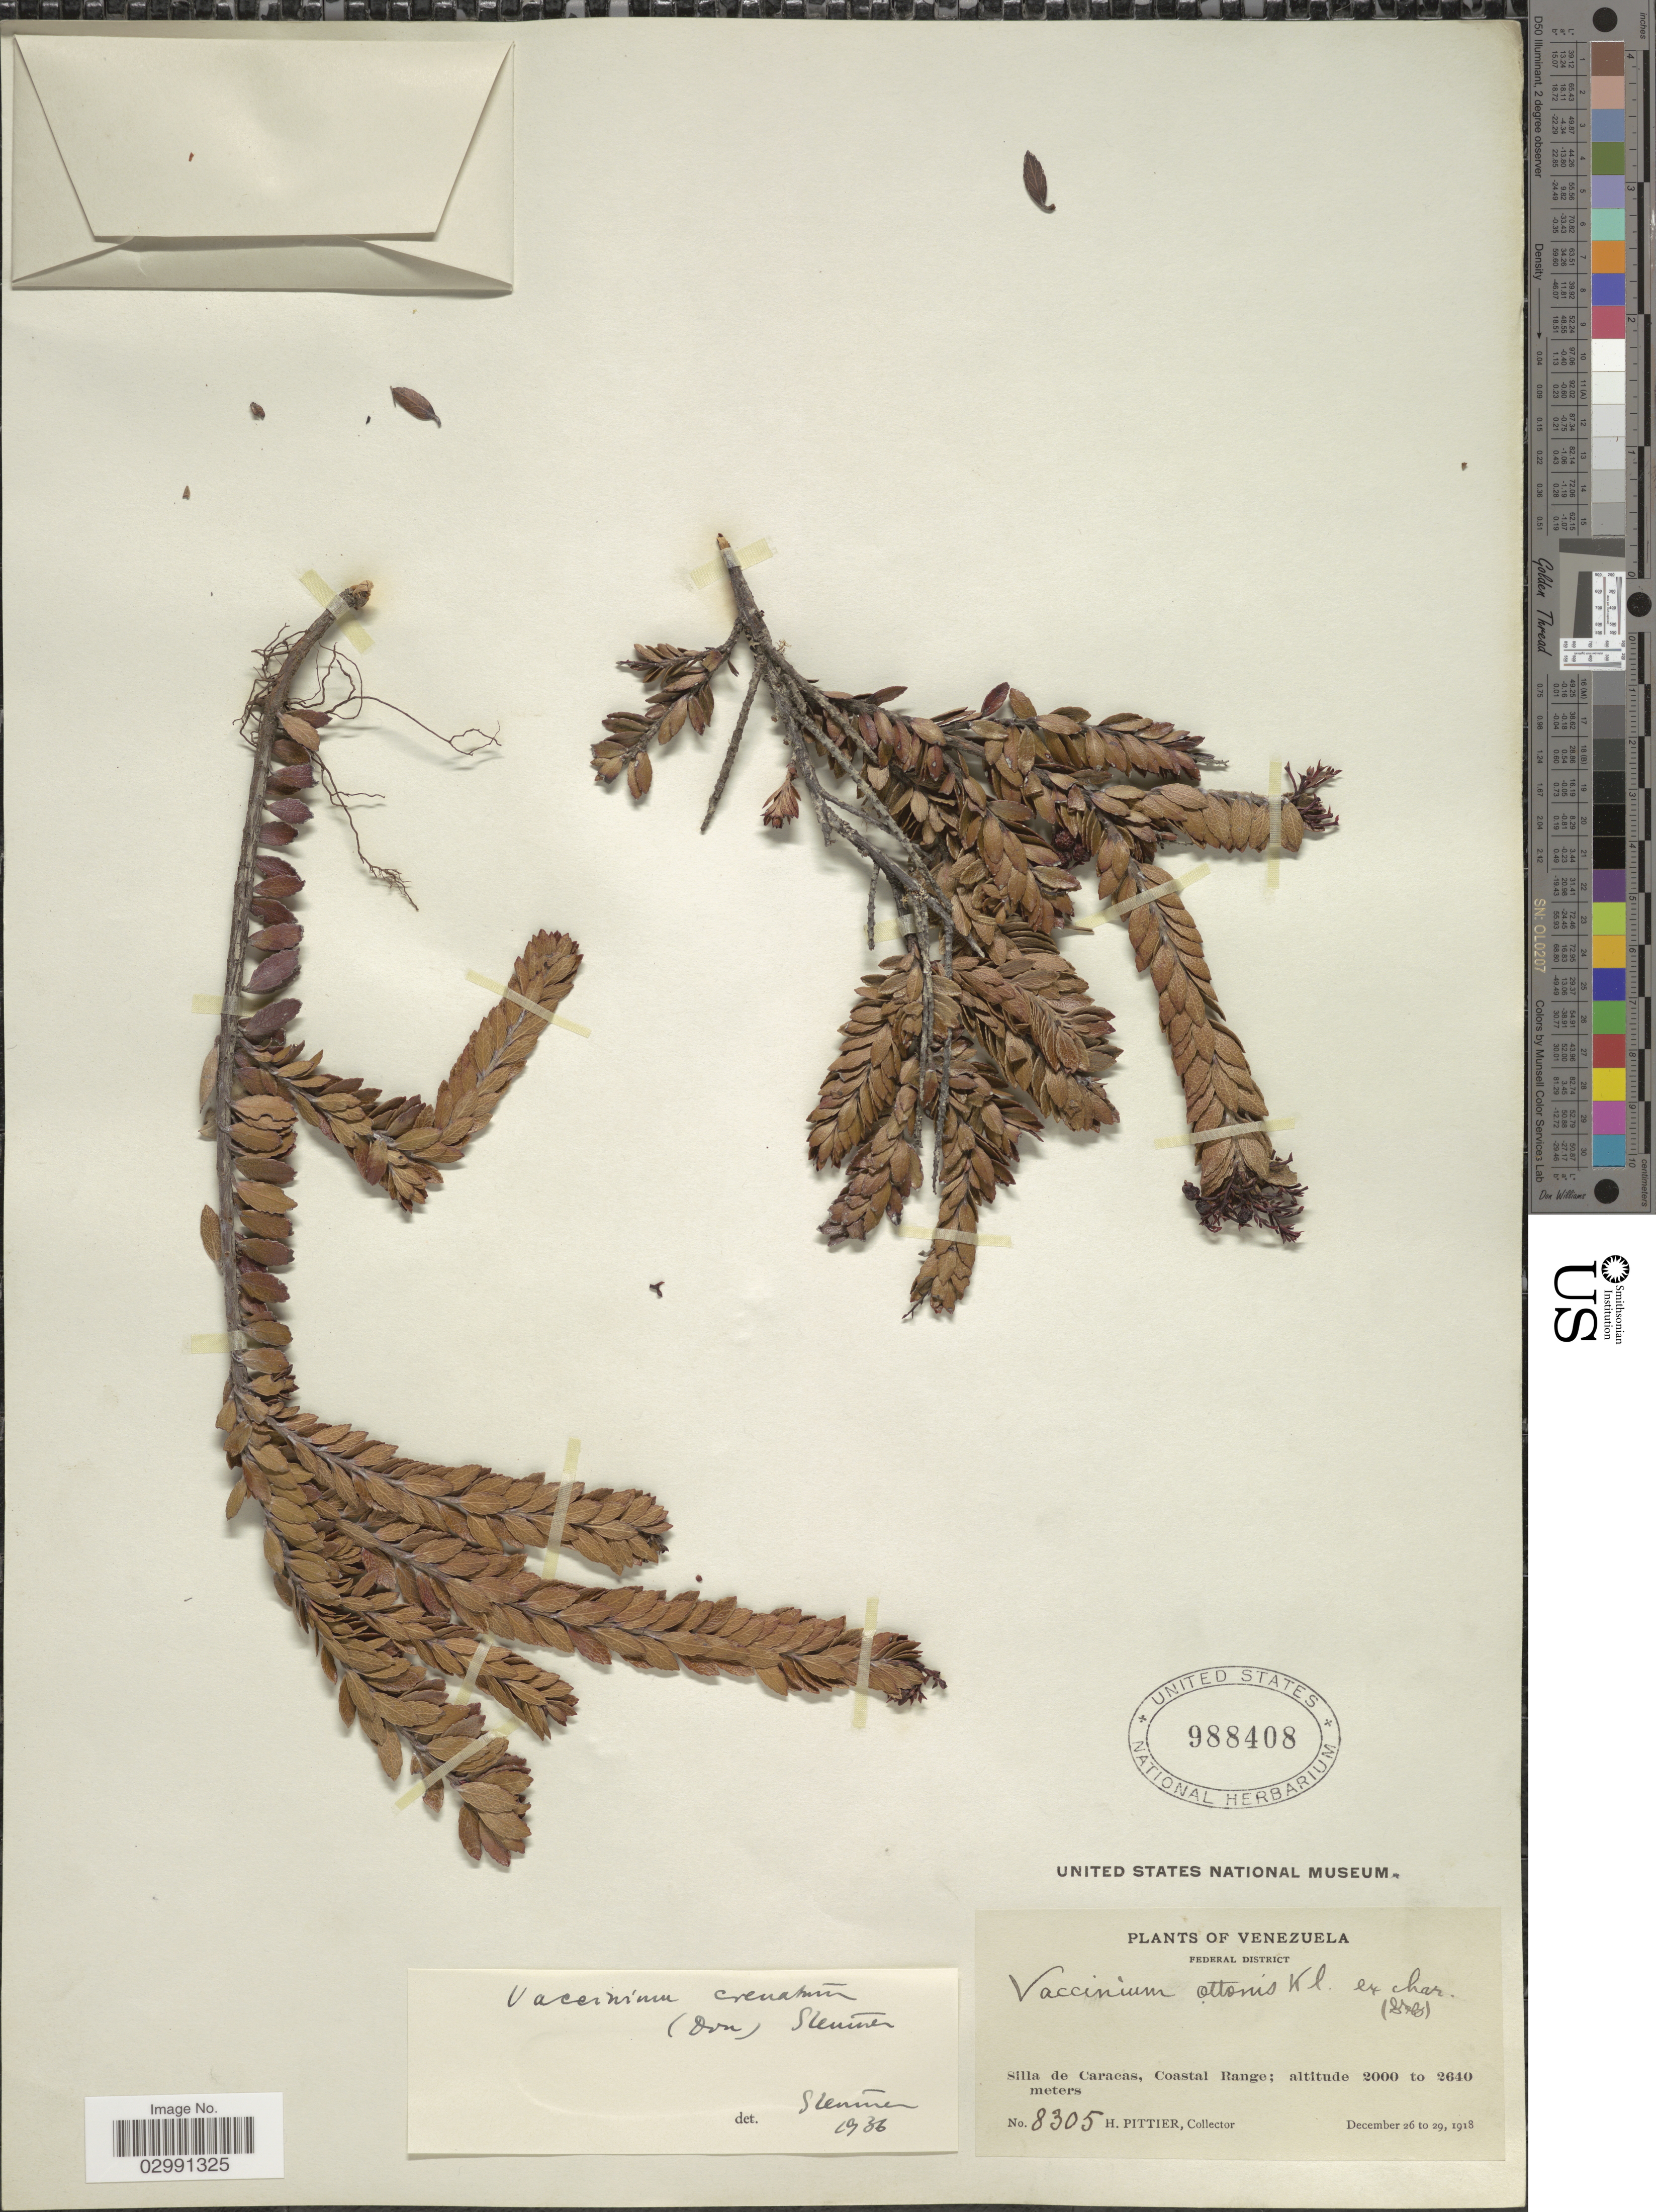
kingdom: Plantae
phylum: Tracheophyta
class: Magnoliopsida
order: Ericales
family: Ericaceae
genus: Vaccinium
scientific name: Vaccinium crenatum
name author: (G. Don) Sleumer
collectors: H. F. Pittier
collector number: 8305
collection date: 1918-12-26/1918-12-29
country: Venezuela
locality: Federal District. Silla de Caracas, Coastal Range.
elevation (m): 2000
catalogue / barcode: US 988408